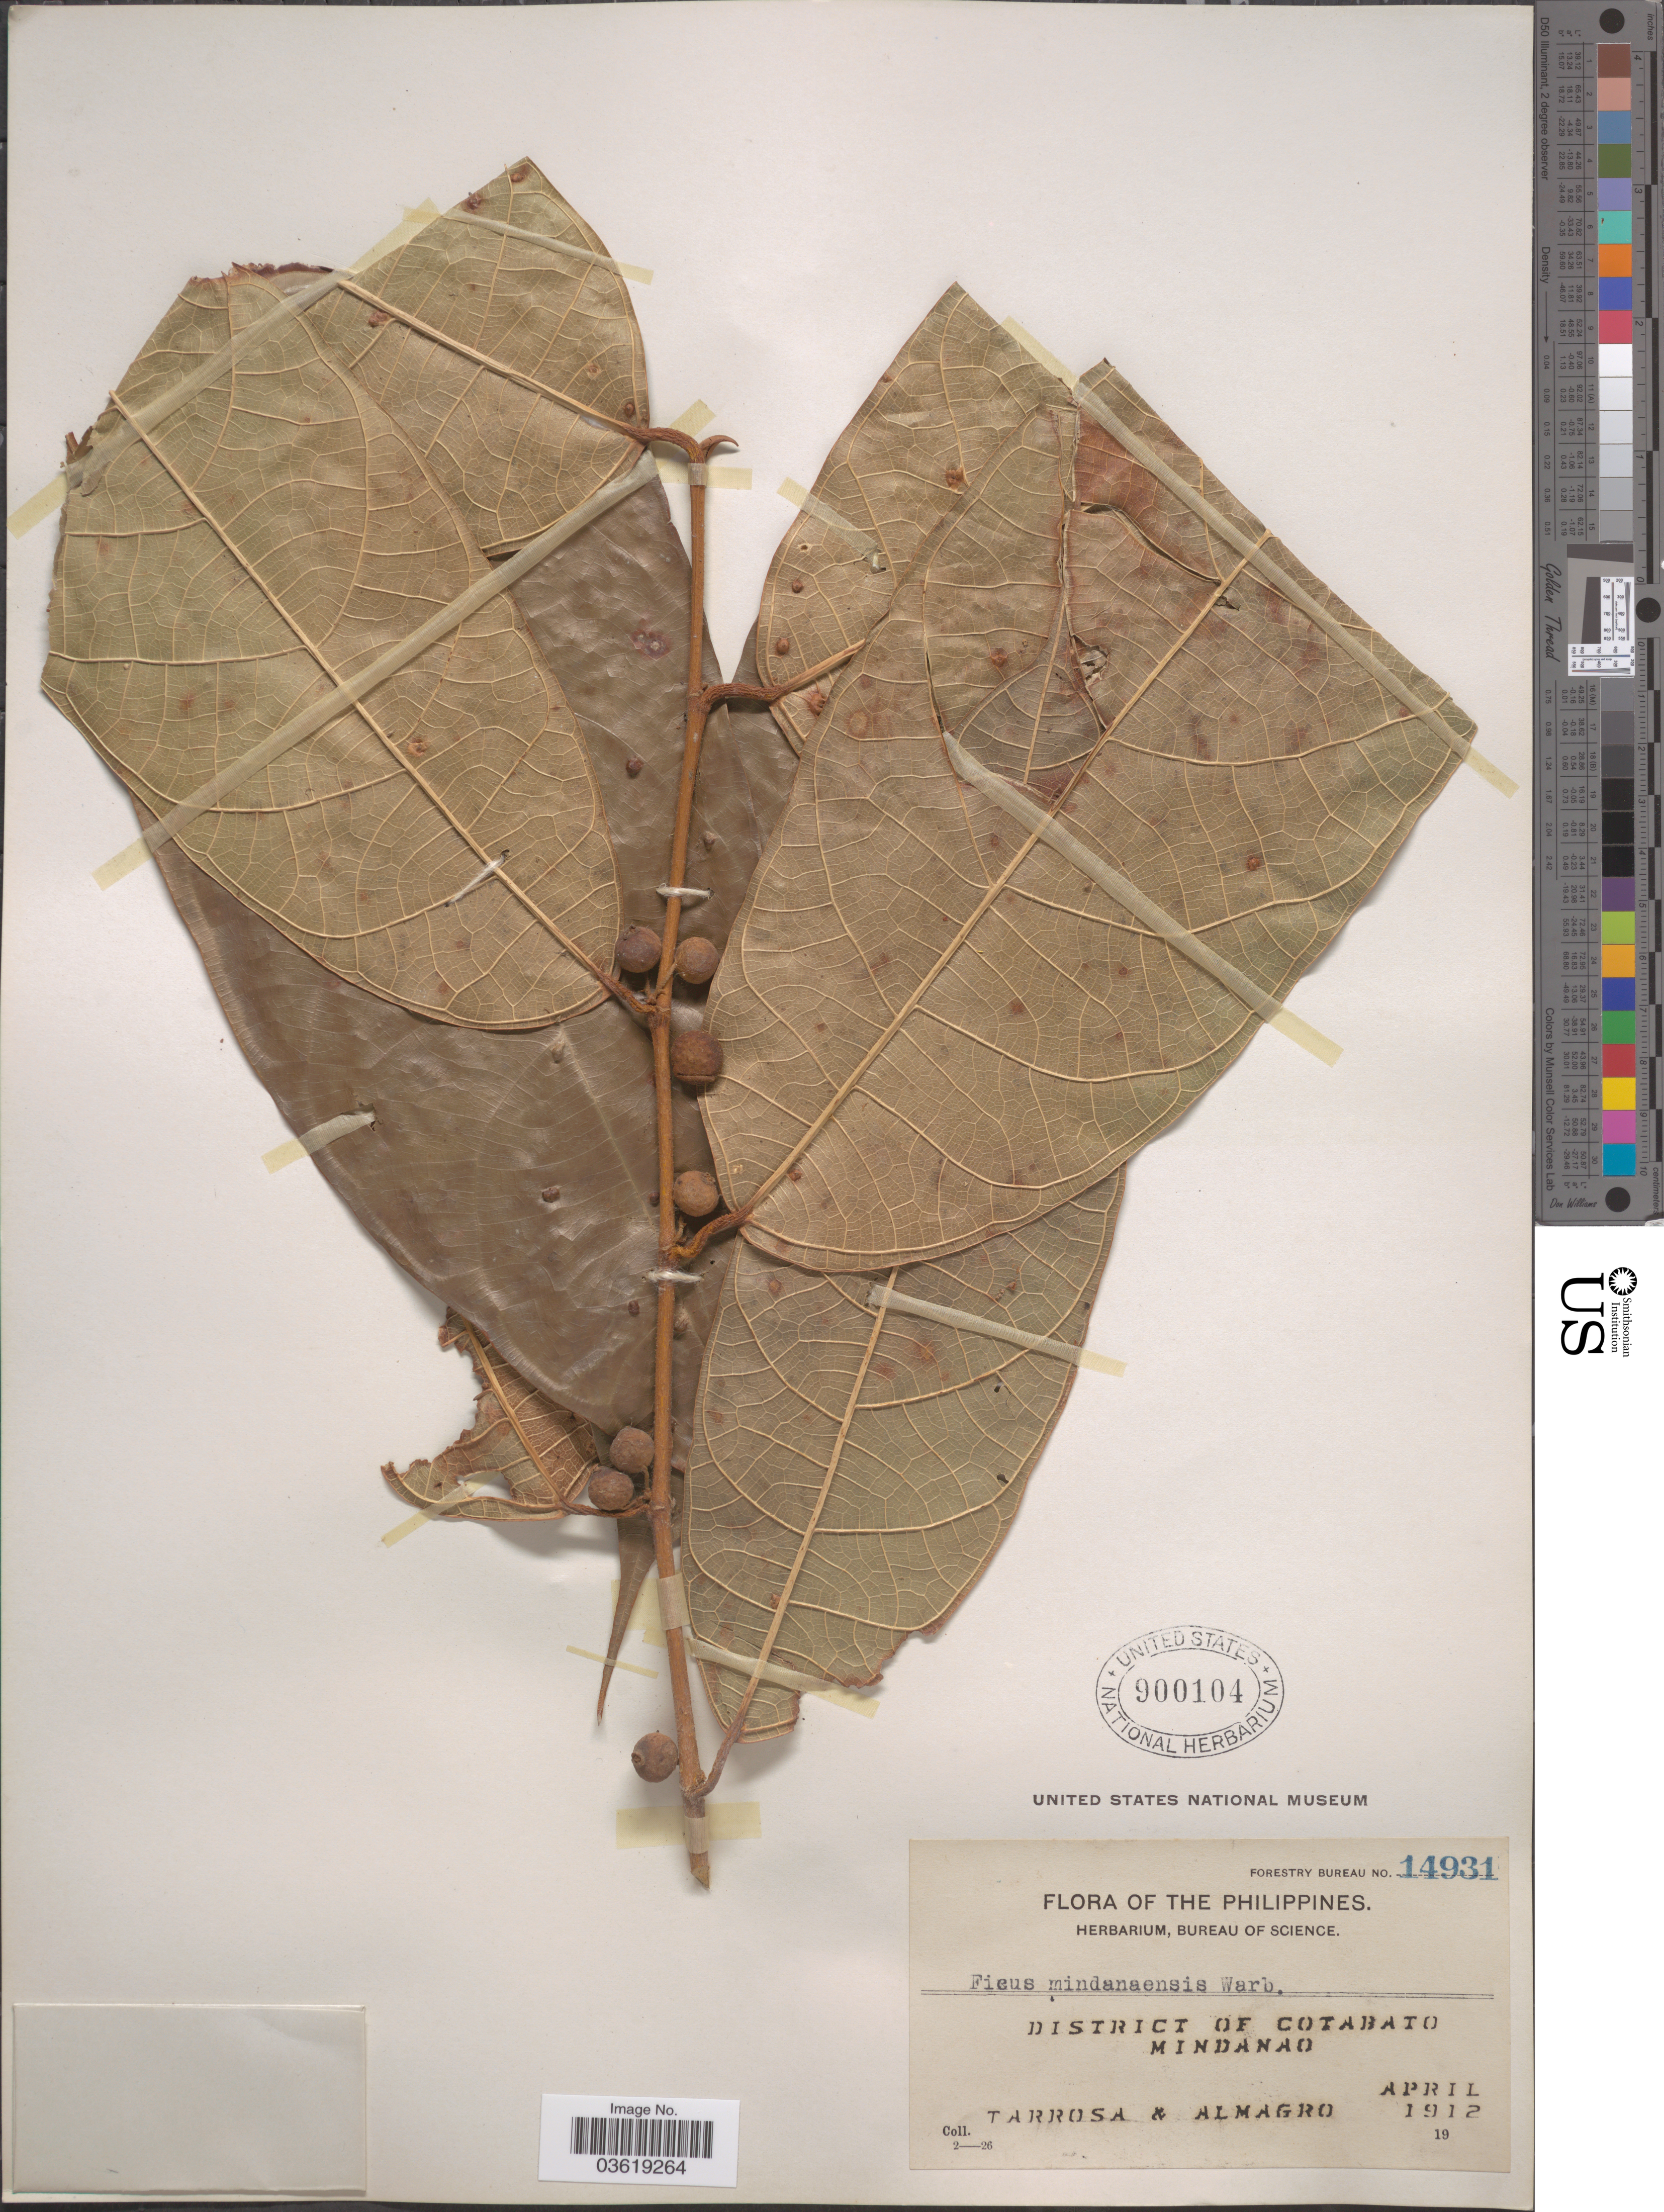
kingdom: Plantae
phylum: Tracheophyta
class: Magnoliopsida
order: Rosales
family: Moraceae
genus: Ficus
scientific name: Ficus mindanaensis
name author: Warb.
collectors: Tarrosa & -. Almagro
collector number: Forestry Bureau 14931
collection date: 1912-04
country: Philippines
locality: District Cotabato, Mindanao.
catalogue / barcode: US 900104